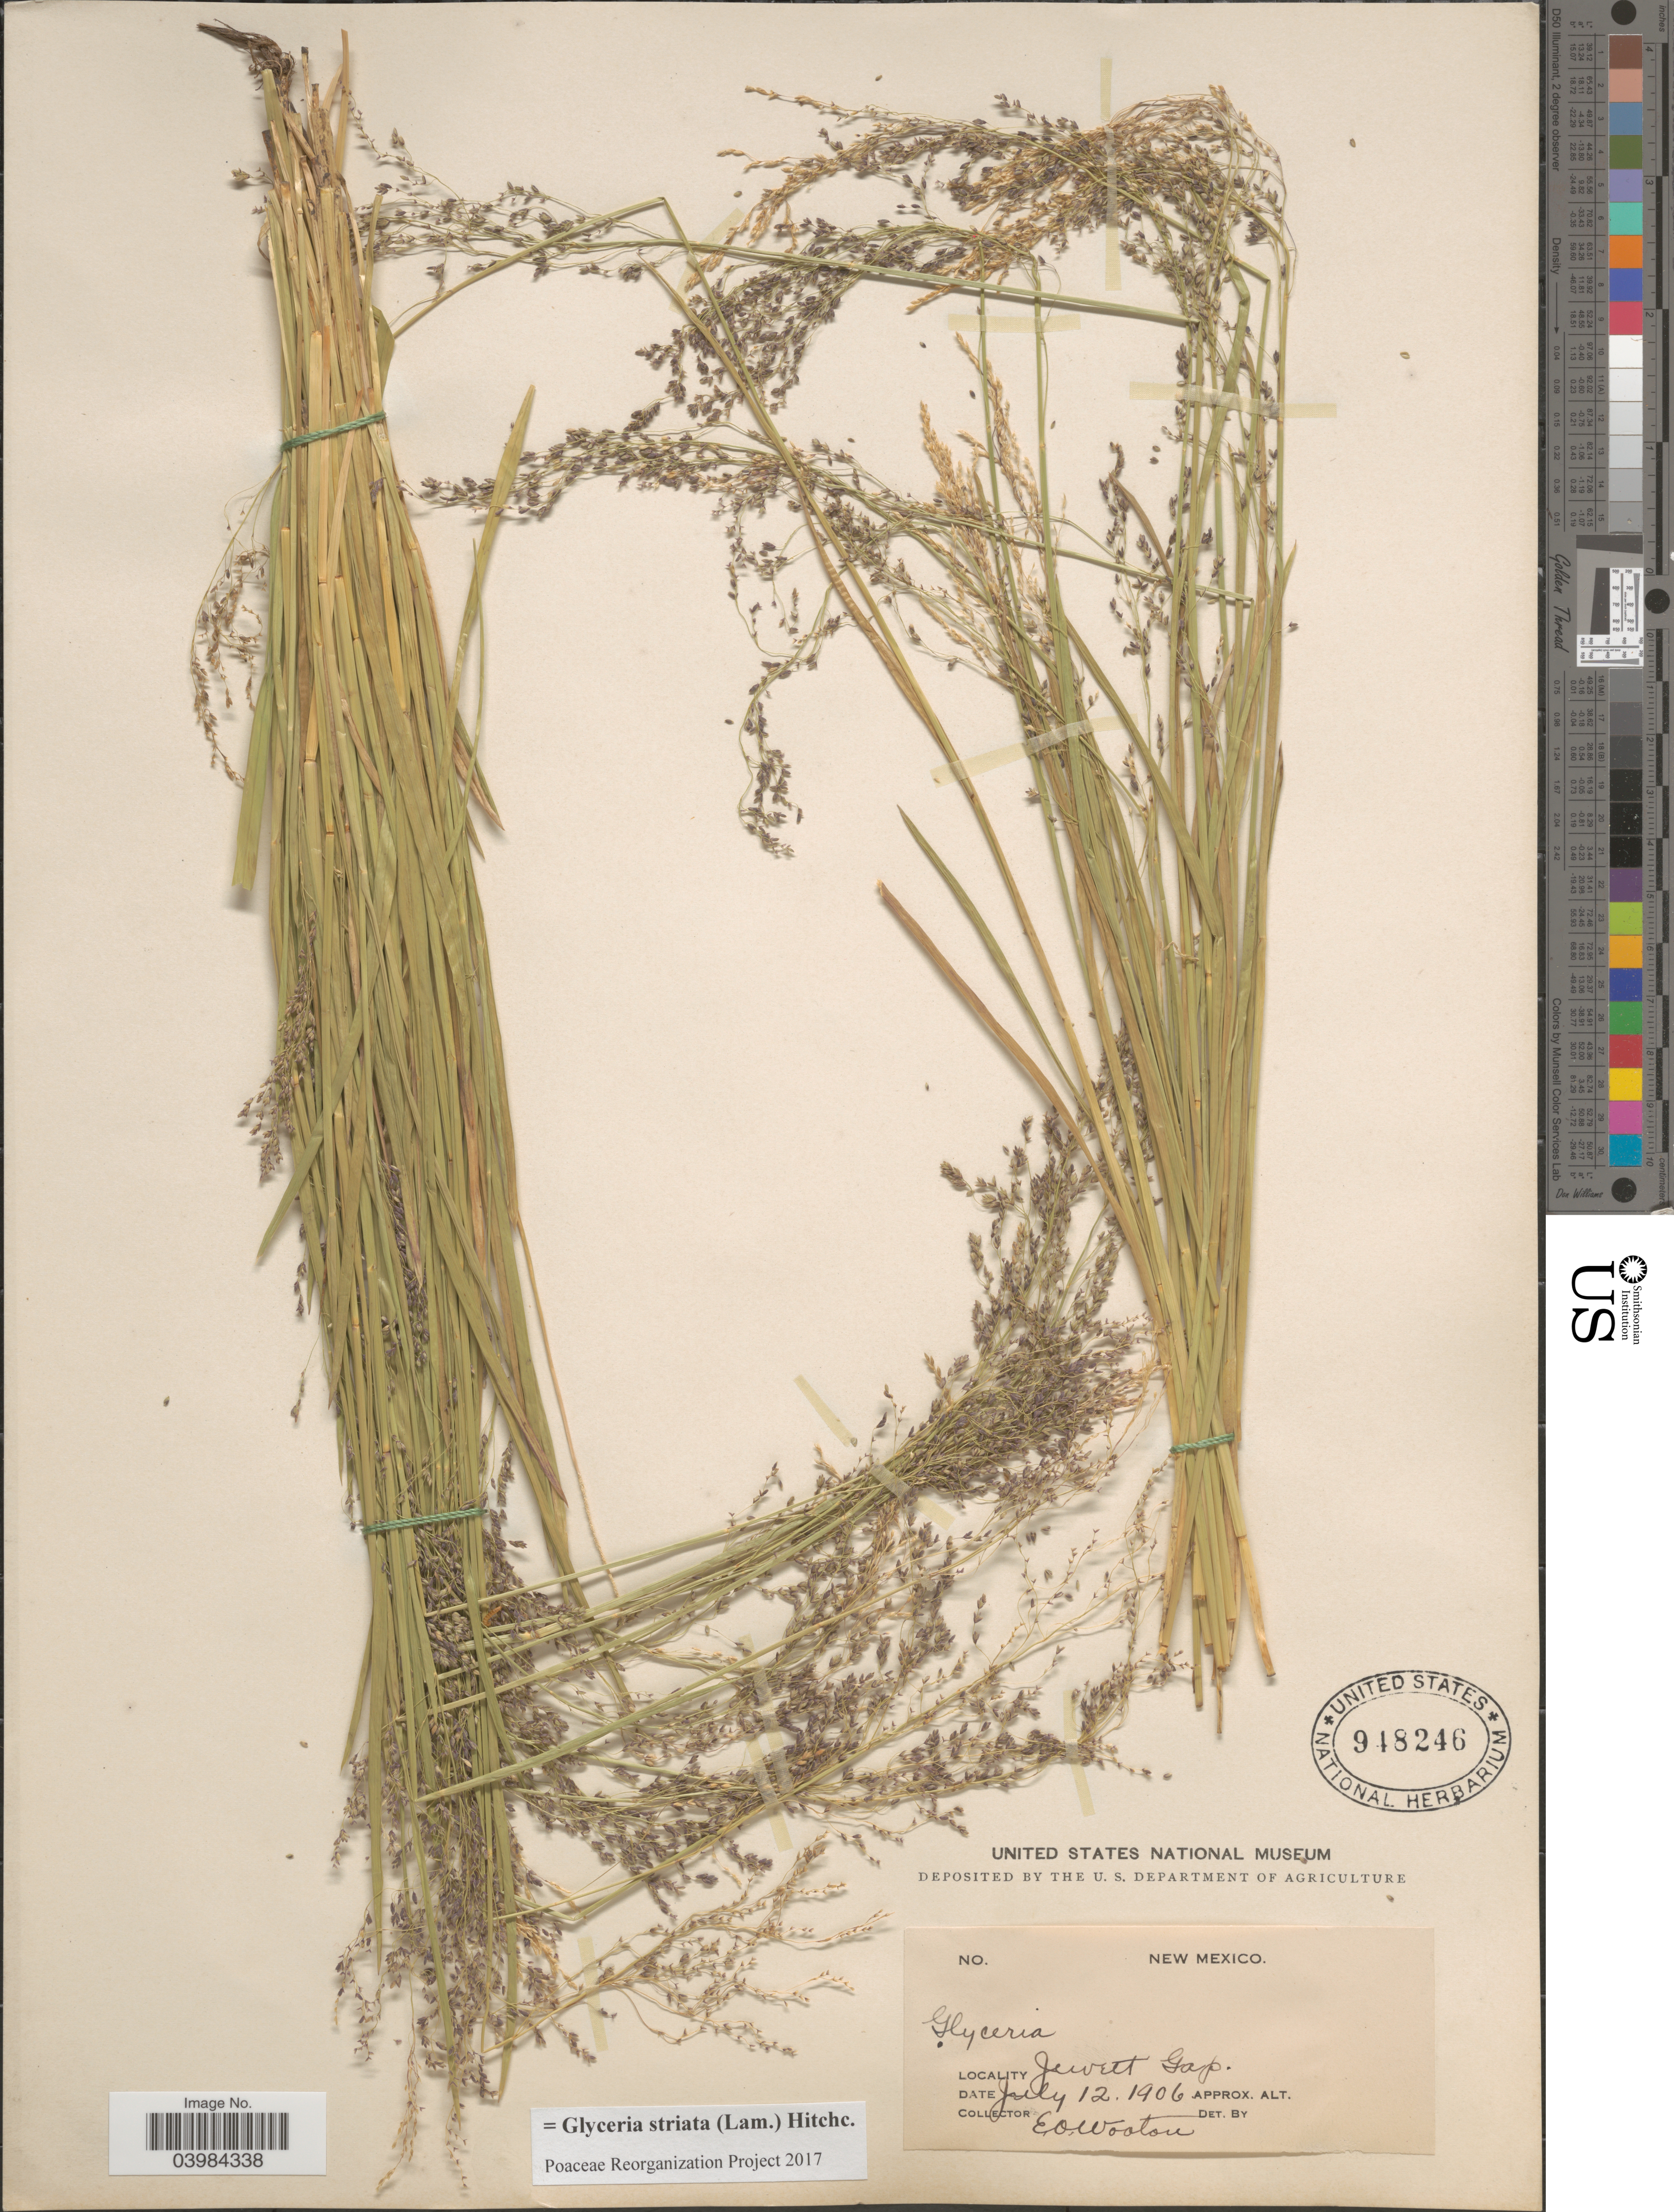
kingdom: Plantae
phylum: Tracheophyta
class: Liliopsida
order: Poales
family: Poaceae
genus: Glyceria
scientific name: Glyceria striata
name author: (Lam.) Hitchc.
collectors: E. O. Wooton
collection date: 1906-07-12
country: United States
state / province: New Mexico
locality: Jewett Gap.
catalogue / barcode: US 948246